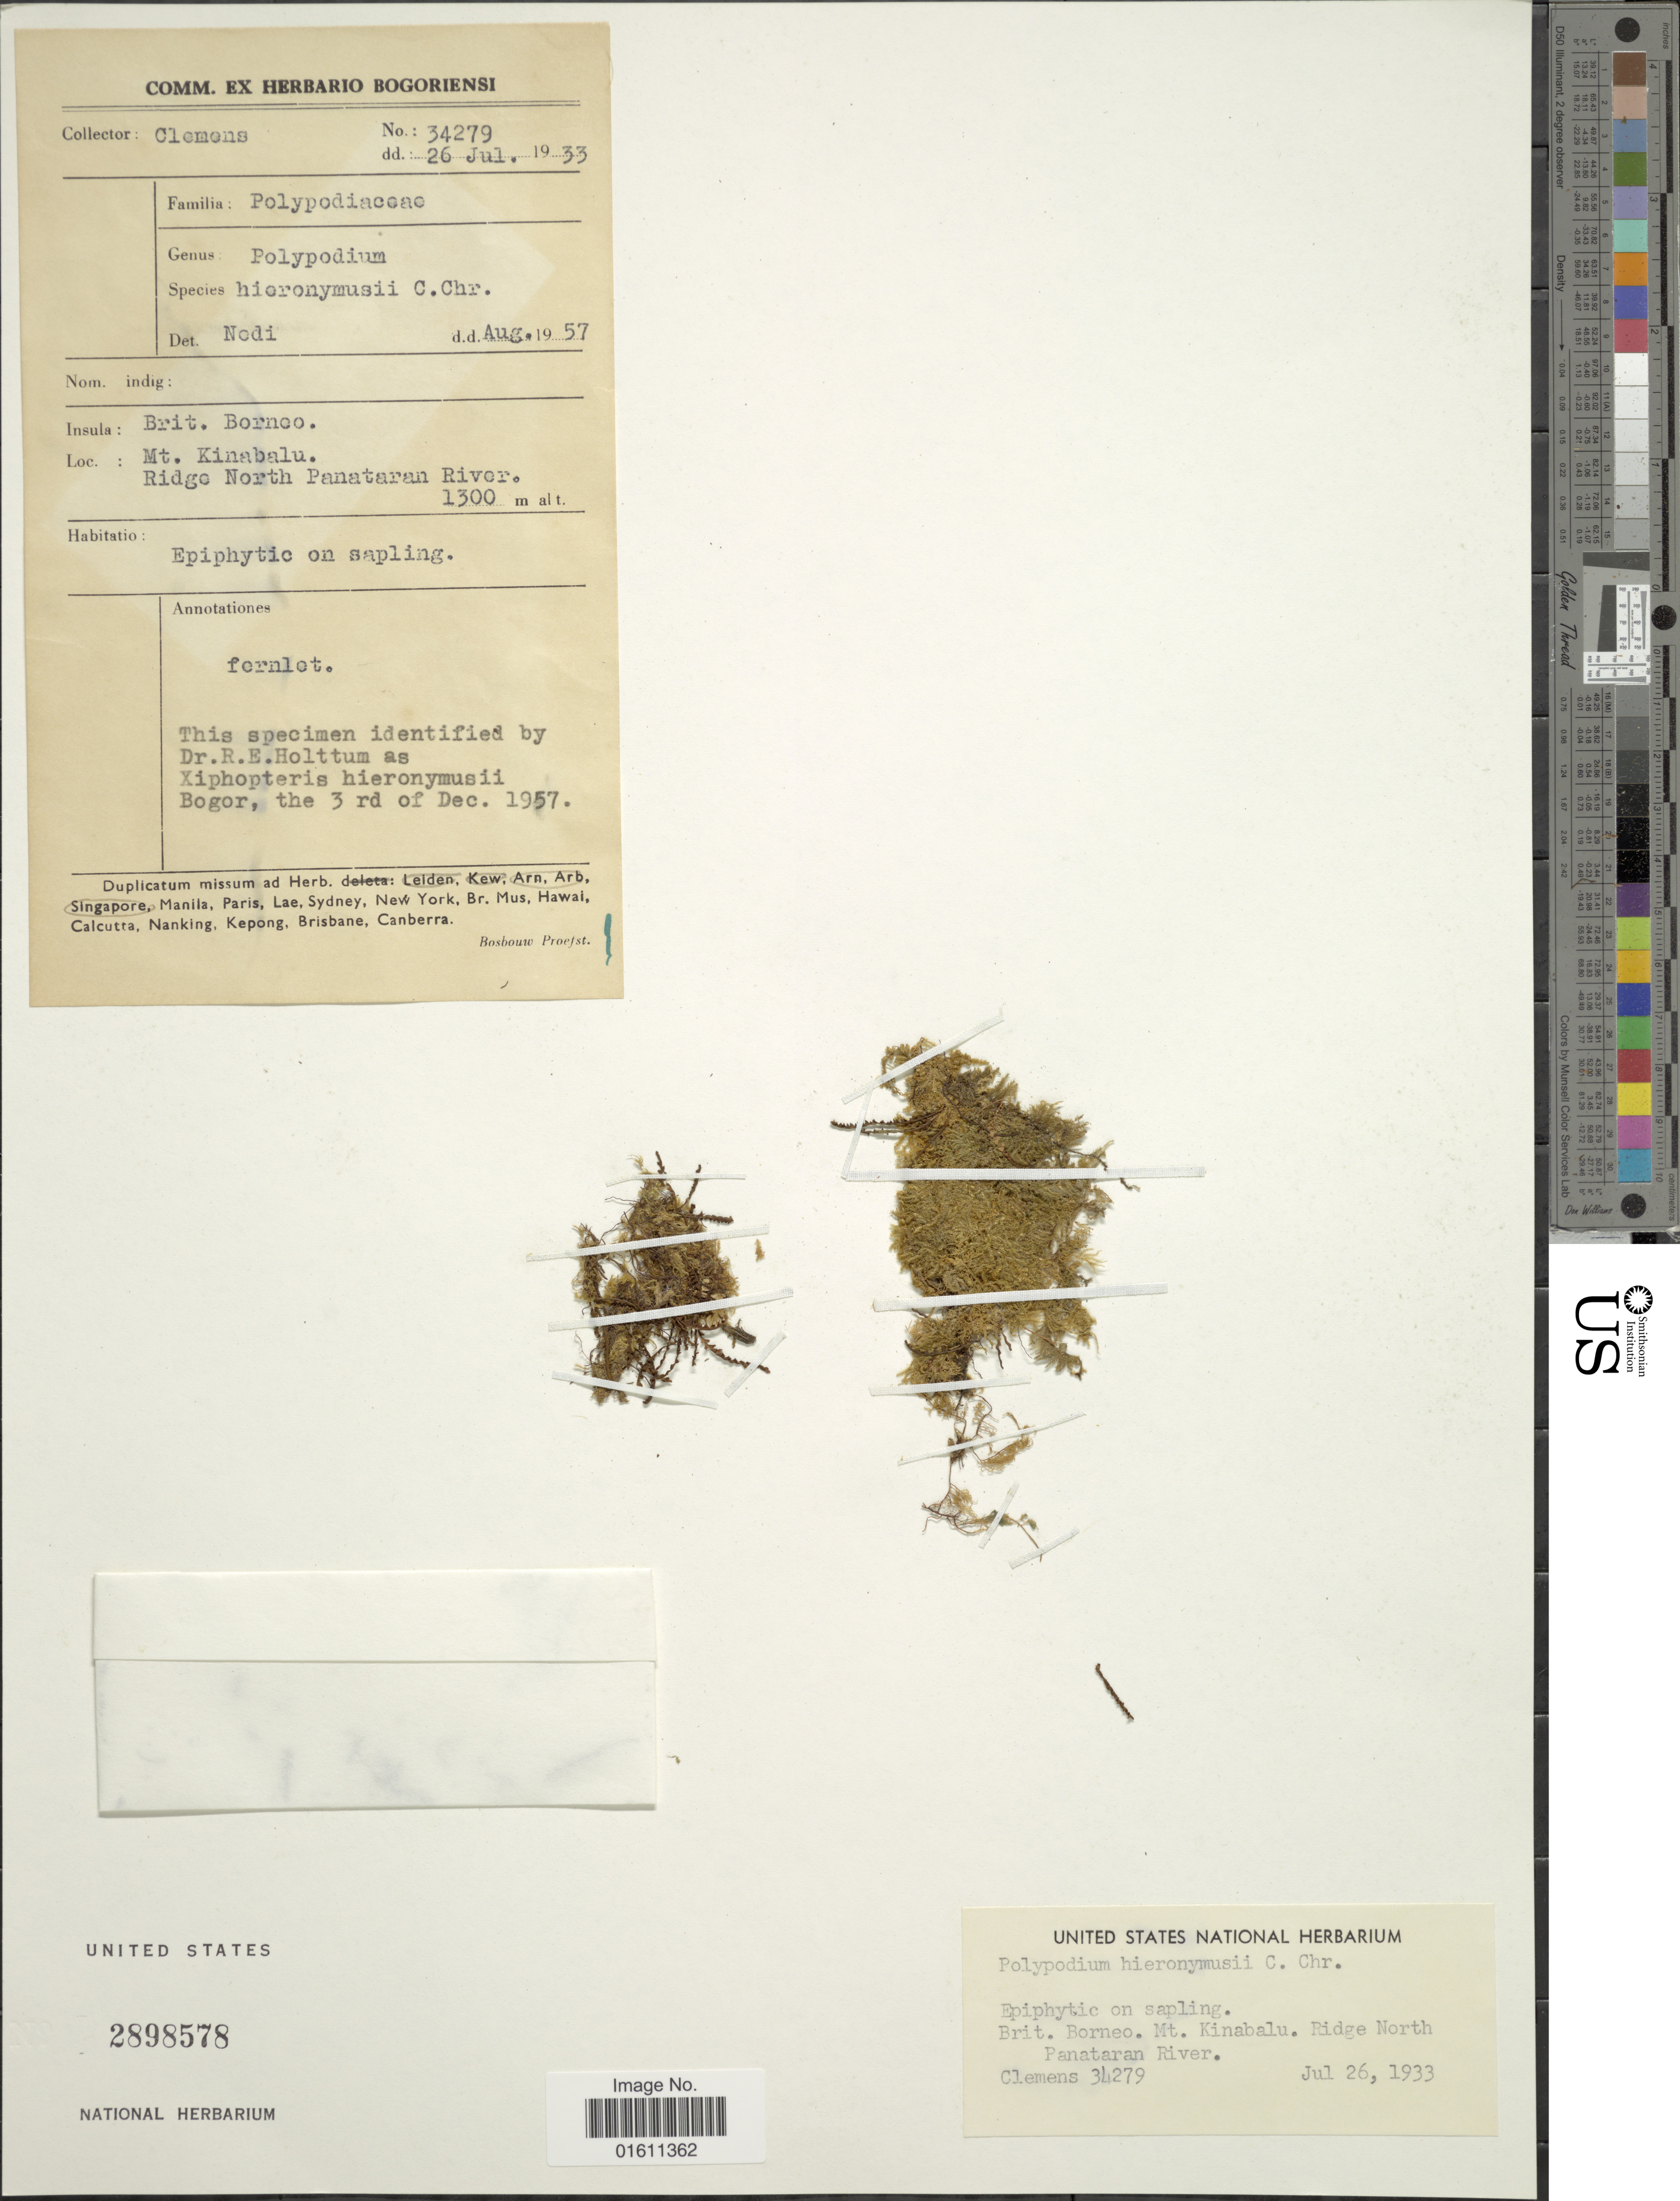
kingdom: Plantae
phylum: Tracheophyta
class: Polypodiopsida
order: Polypodiales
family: Polypodiaceae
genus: Xiphopterella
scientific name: Xiphopterella hieronymusii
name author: (C. Chr.) Parris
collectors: -. Clemens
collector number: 34279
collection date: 1933-07-26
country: Malaysia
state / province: Sabah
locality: Brit. Borneo. Mt. Kinabalu, Ridge North Panataran River.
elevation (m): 1300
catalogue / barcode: US 2898578